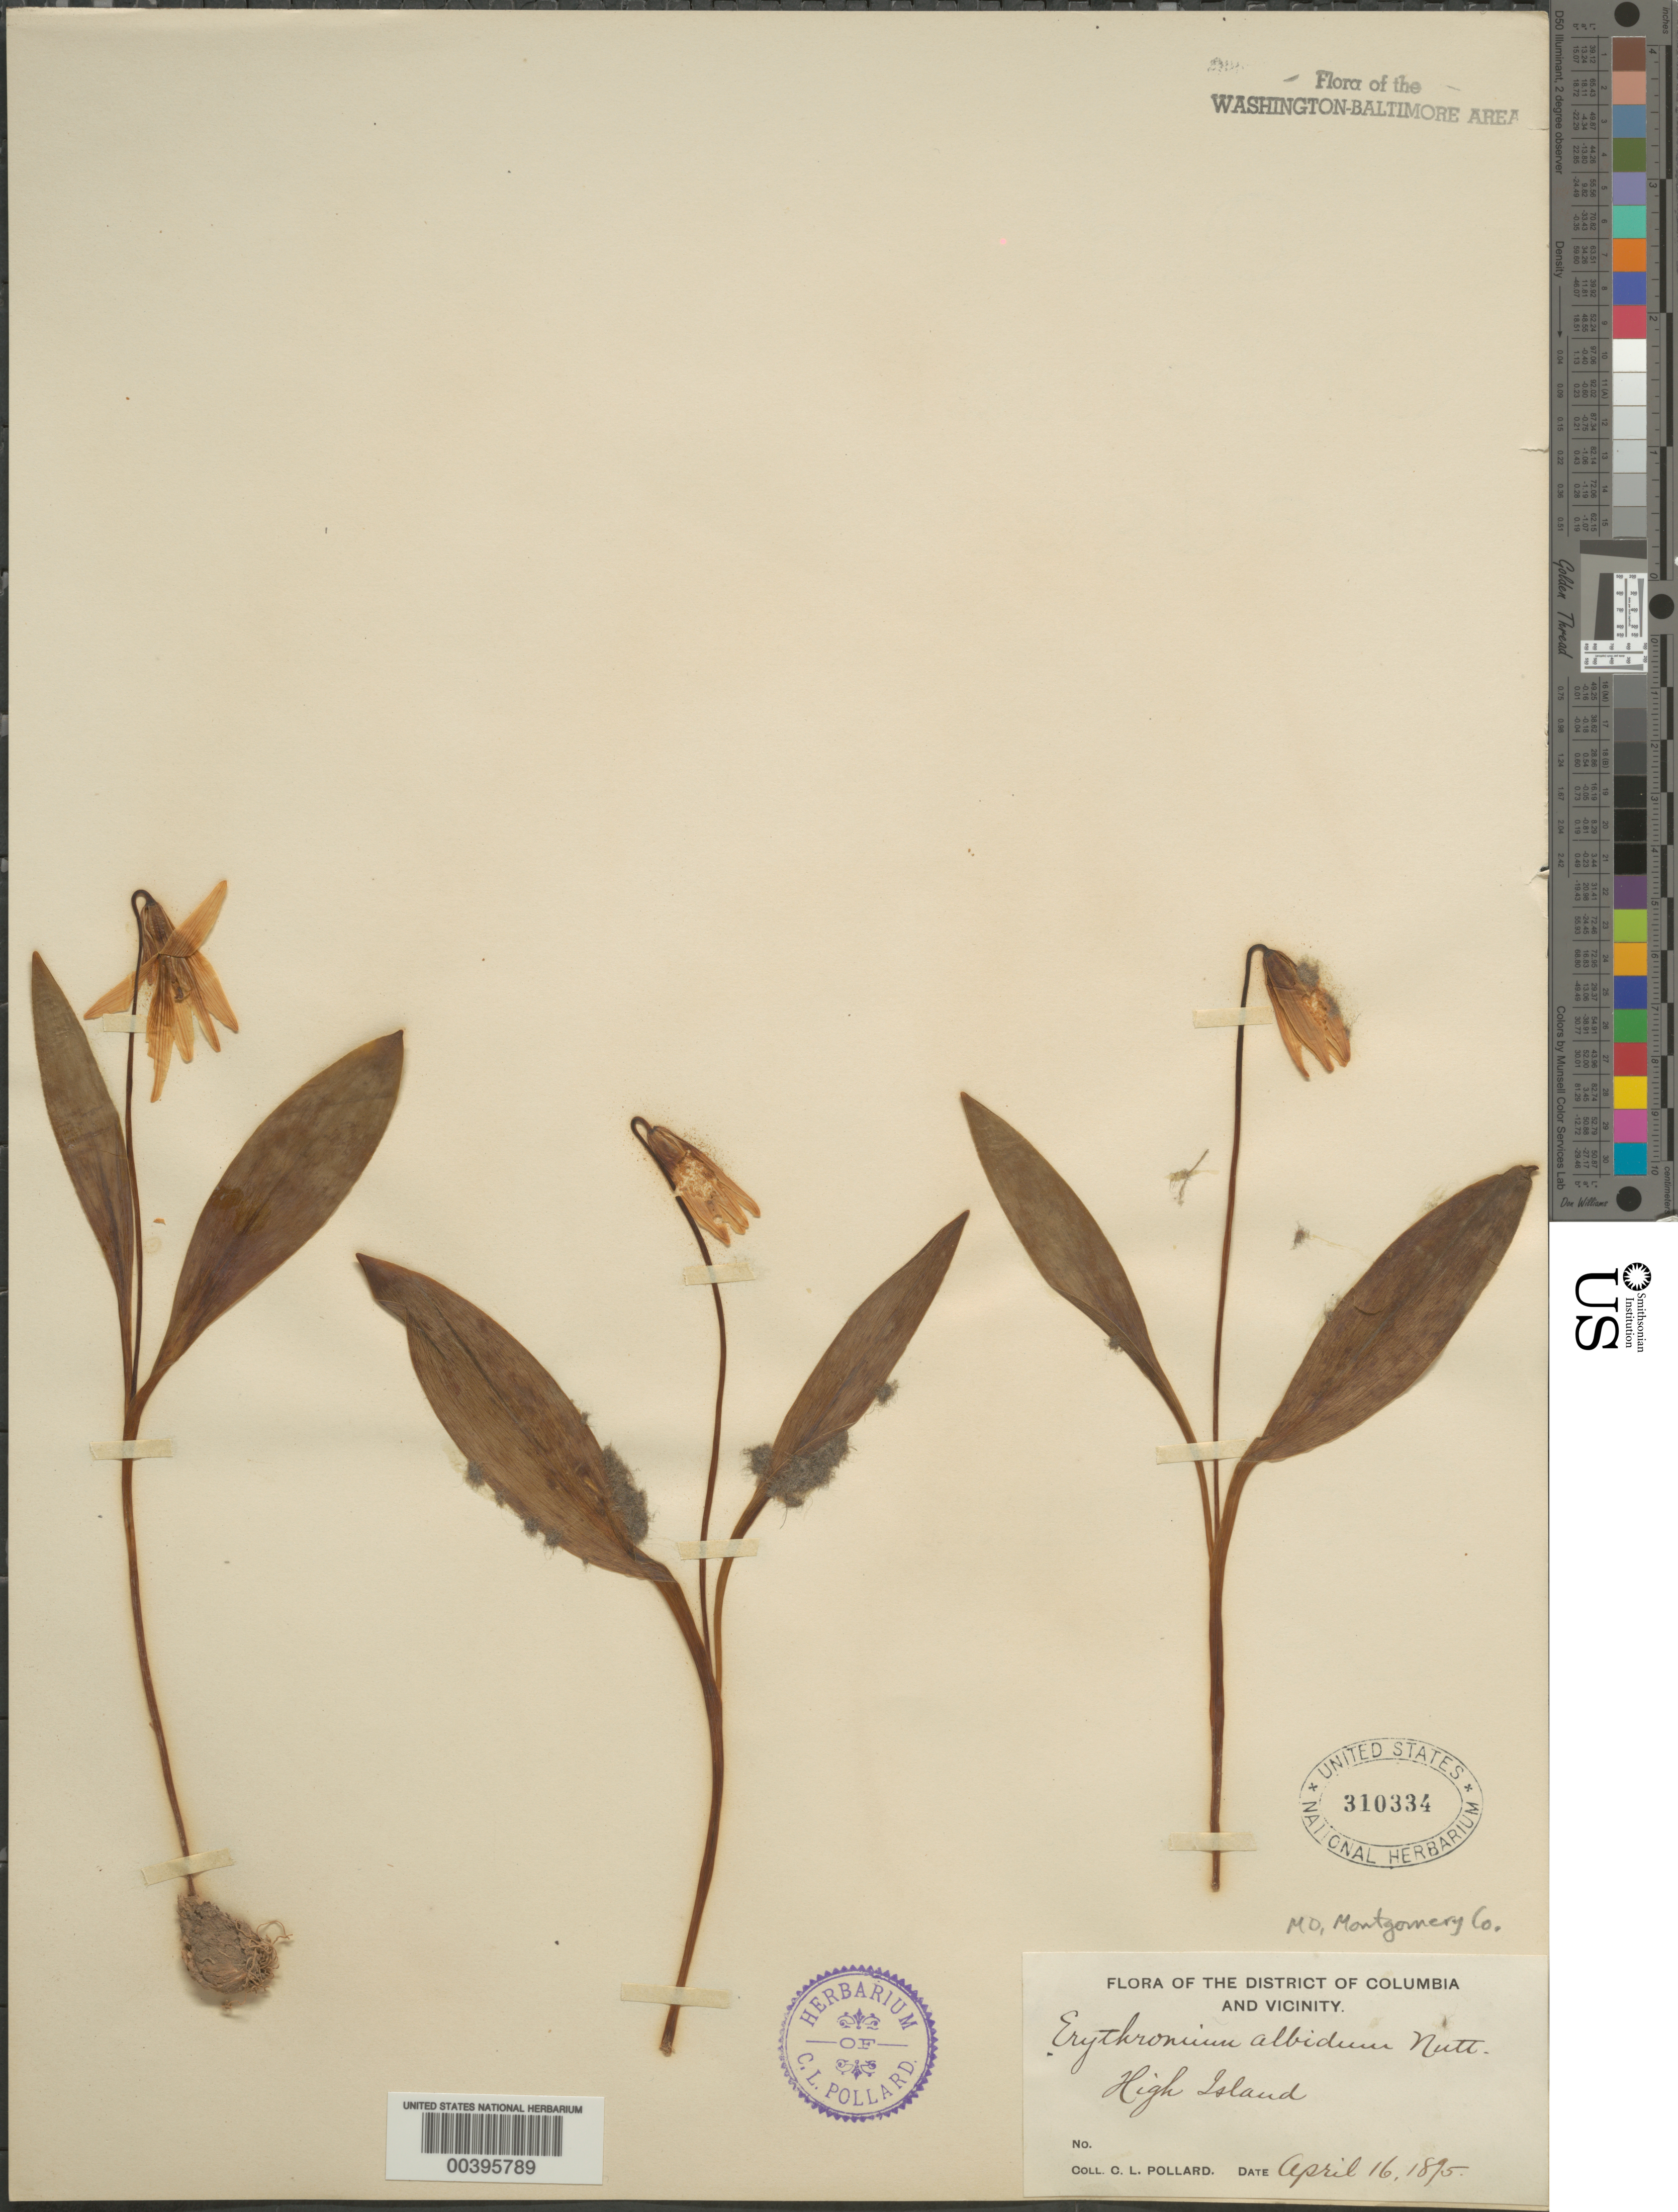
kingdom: Plantae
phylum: Tracheophyta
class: Liliopsida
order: Liliales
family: Liliaceae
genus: Erythronium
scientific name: Erythronium albidum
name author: Nutt.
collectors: C. L. Pollard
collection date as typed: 16 Apr 1895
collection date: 1895-04-16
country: United States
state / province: Maryland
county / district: Montgomery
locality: High Island C. & O. Canal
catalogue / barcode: US 310334